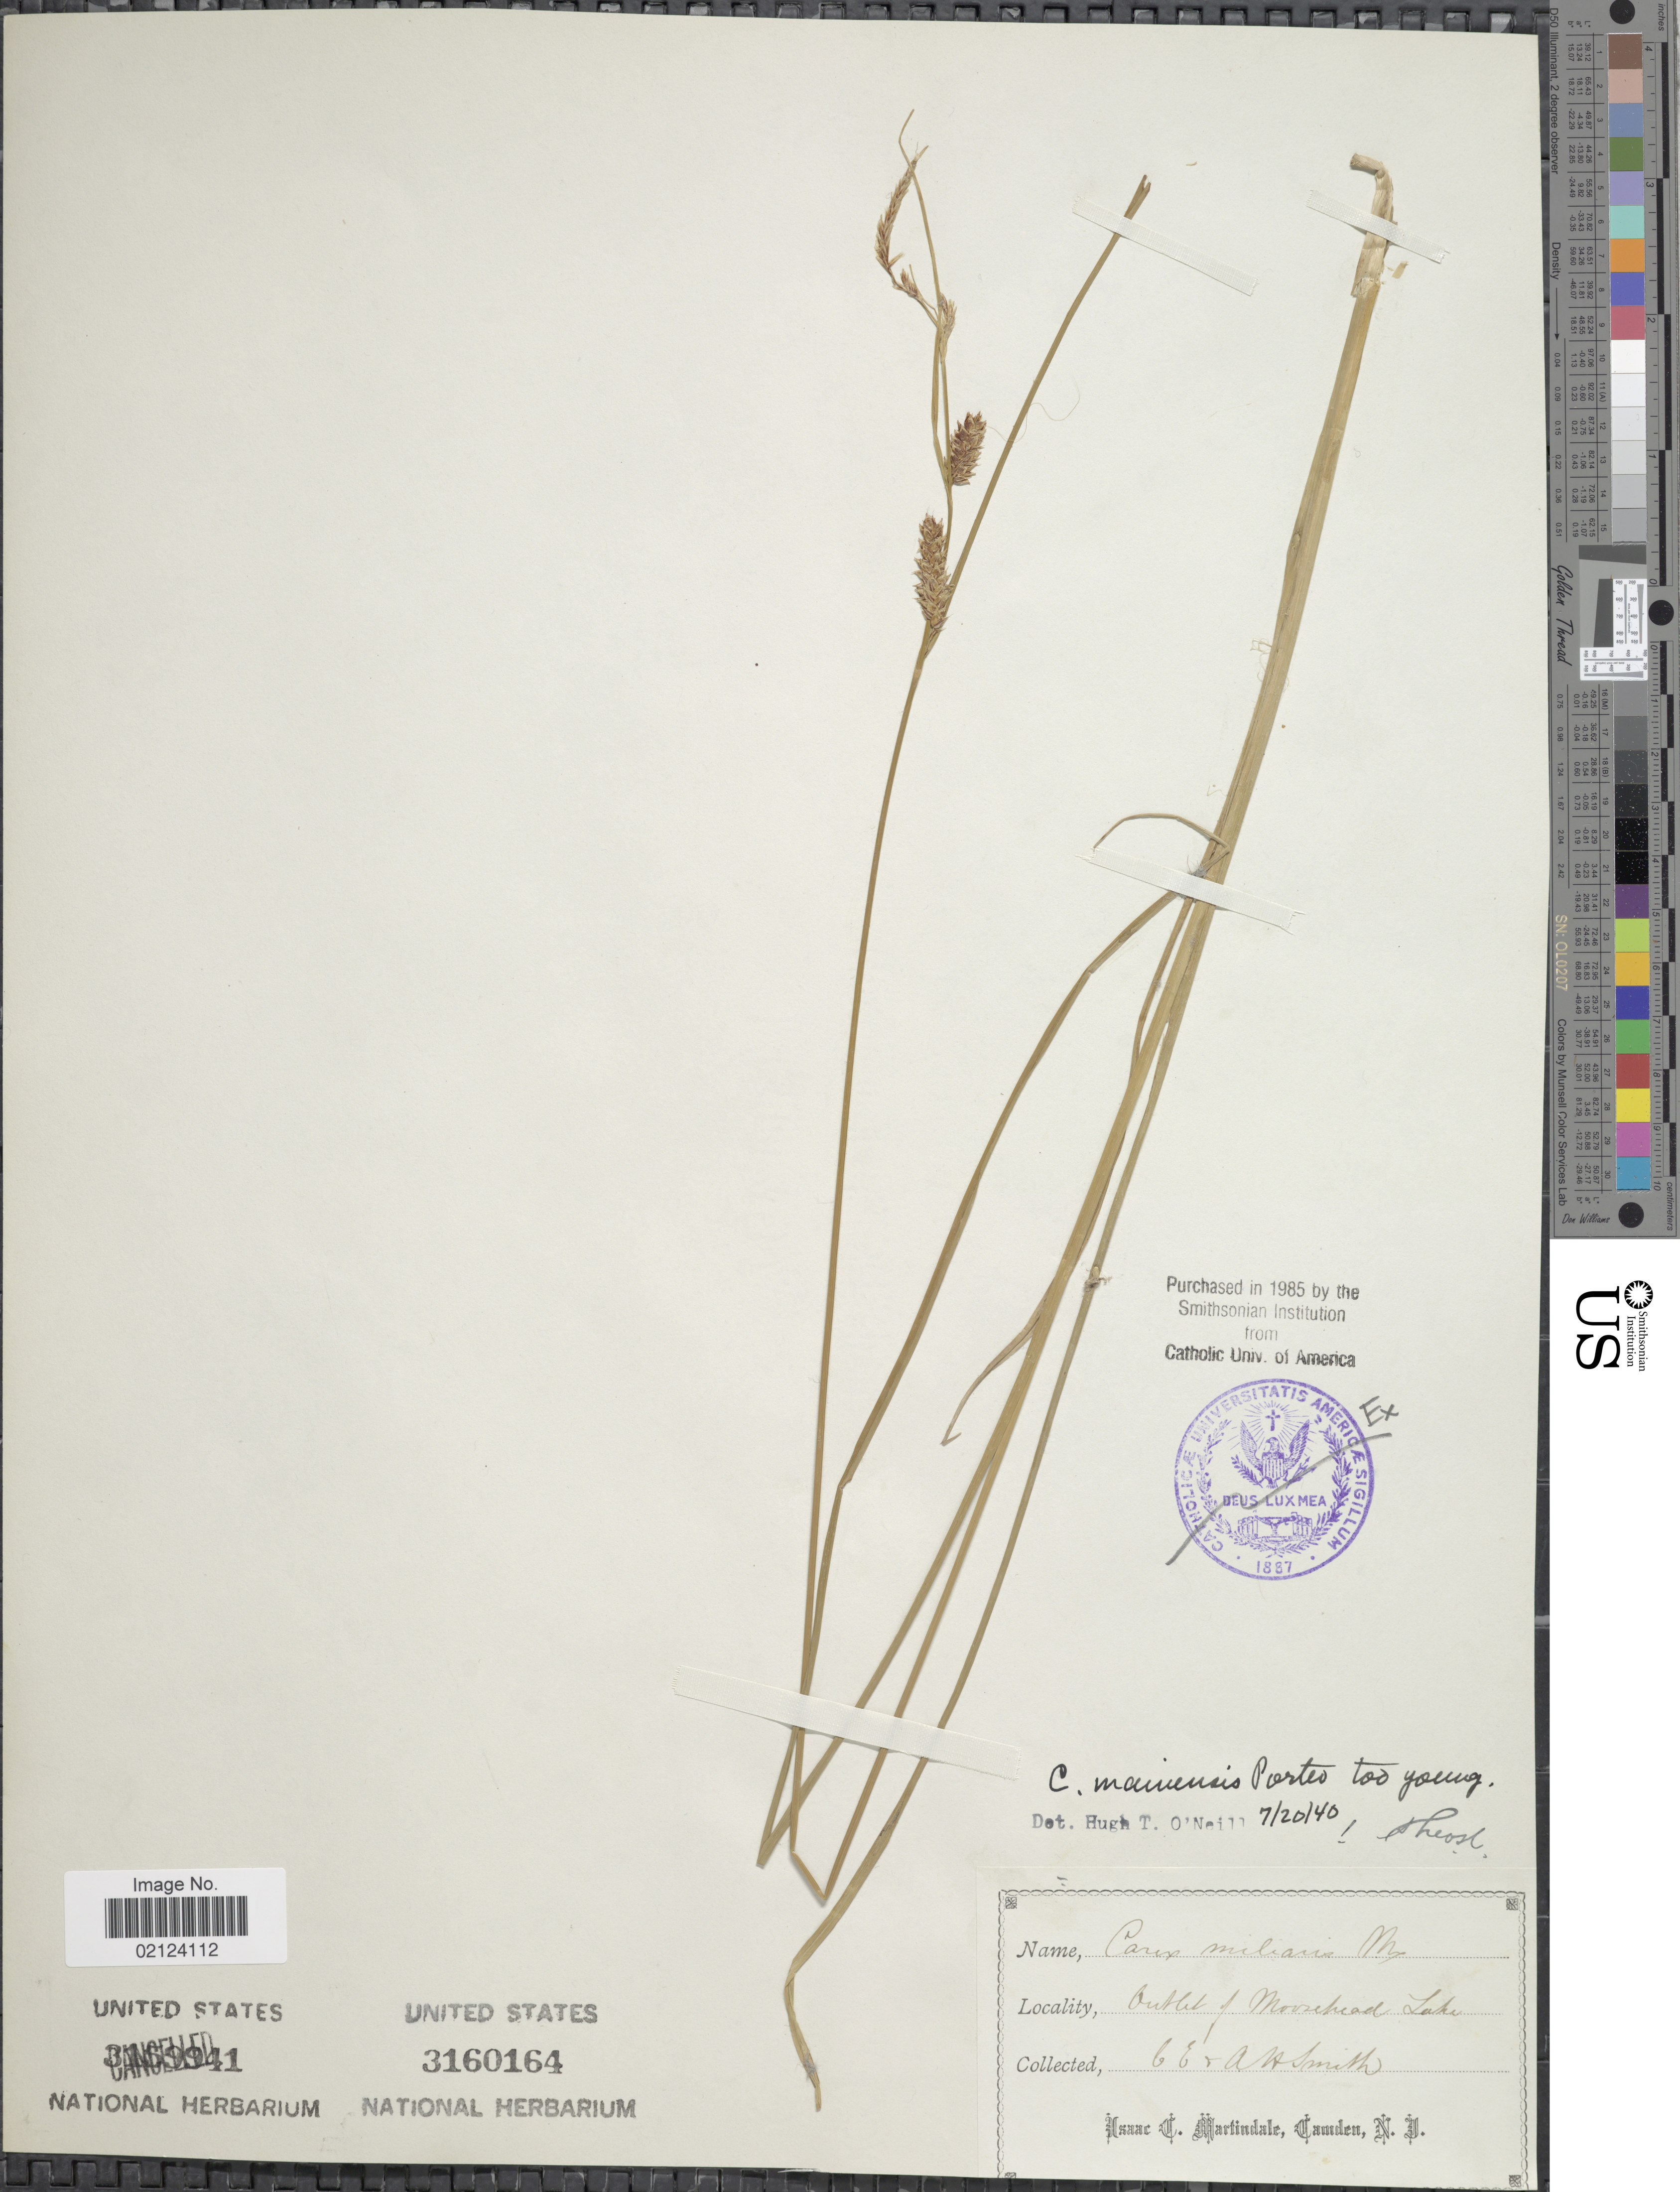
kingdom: Plantae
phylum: Tracheophyta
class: Liliopsida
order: Poales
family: Cyperaceae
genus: Carex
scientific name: Carex x mainensis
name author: Porter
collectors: C. E. Smith Jr. & A. H. Smith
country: United States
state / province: Maine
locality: Outlet of Moosehead Lake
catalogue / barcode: US 3160164